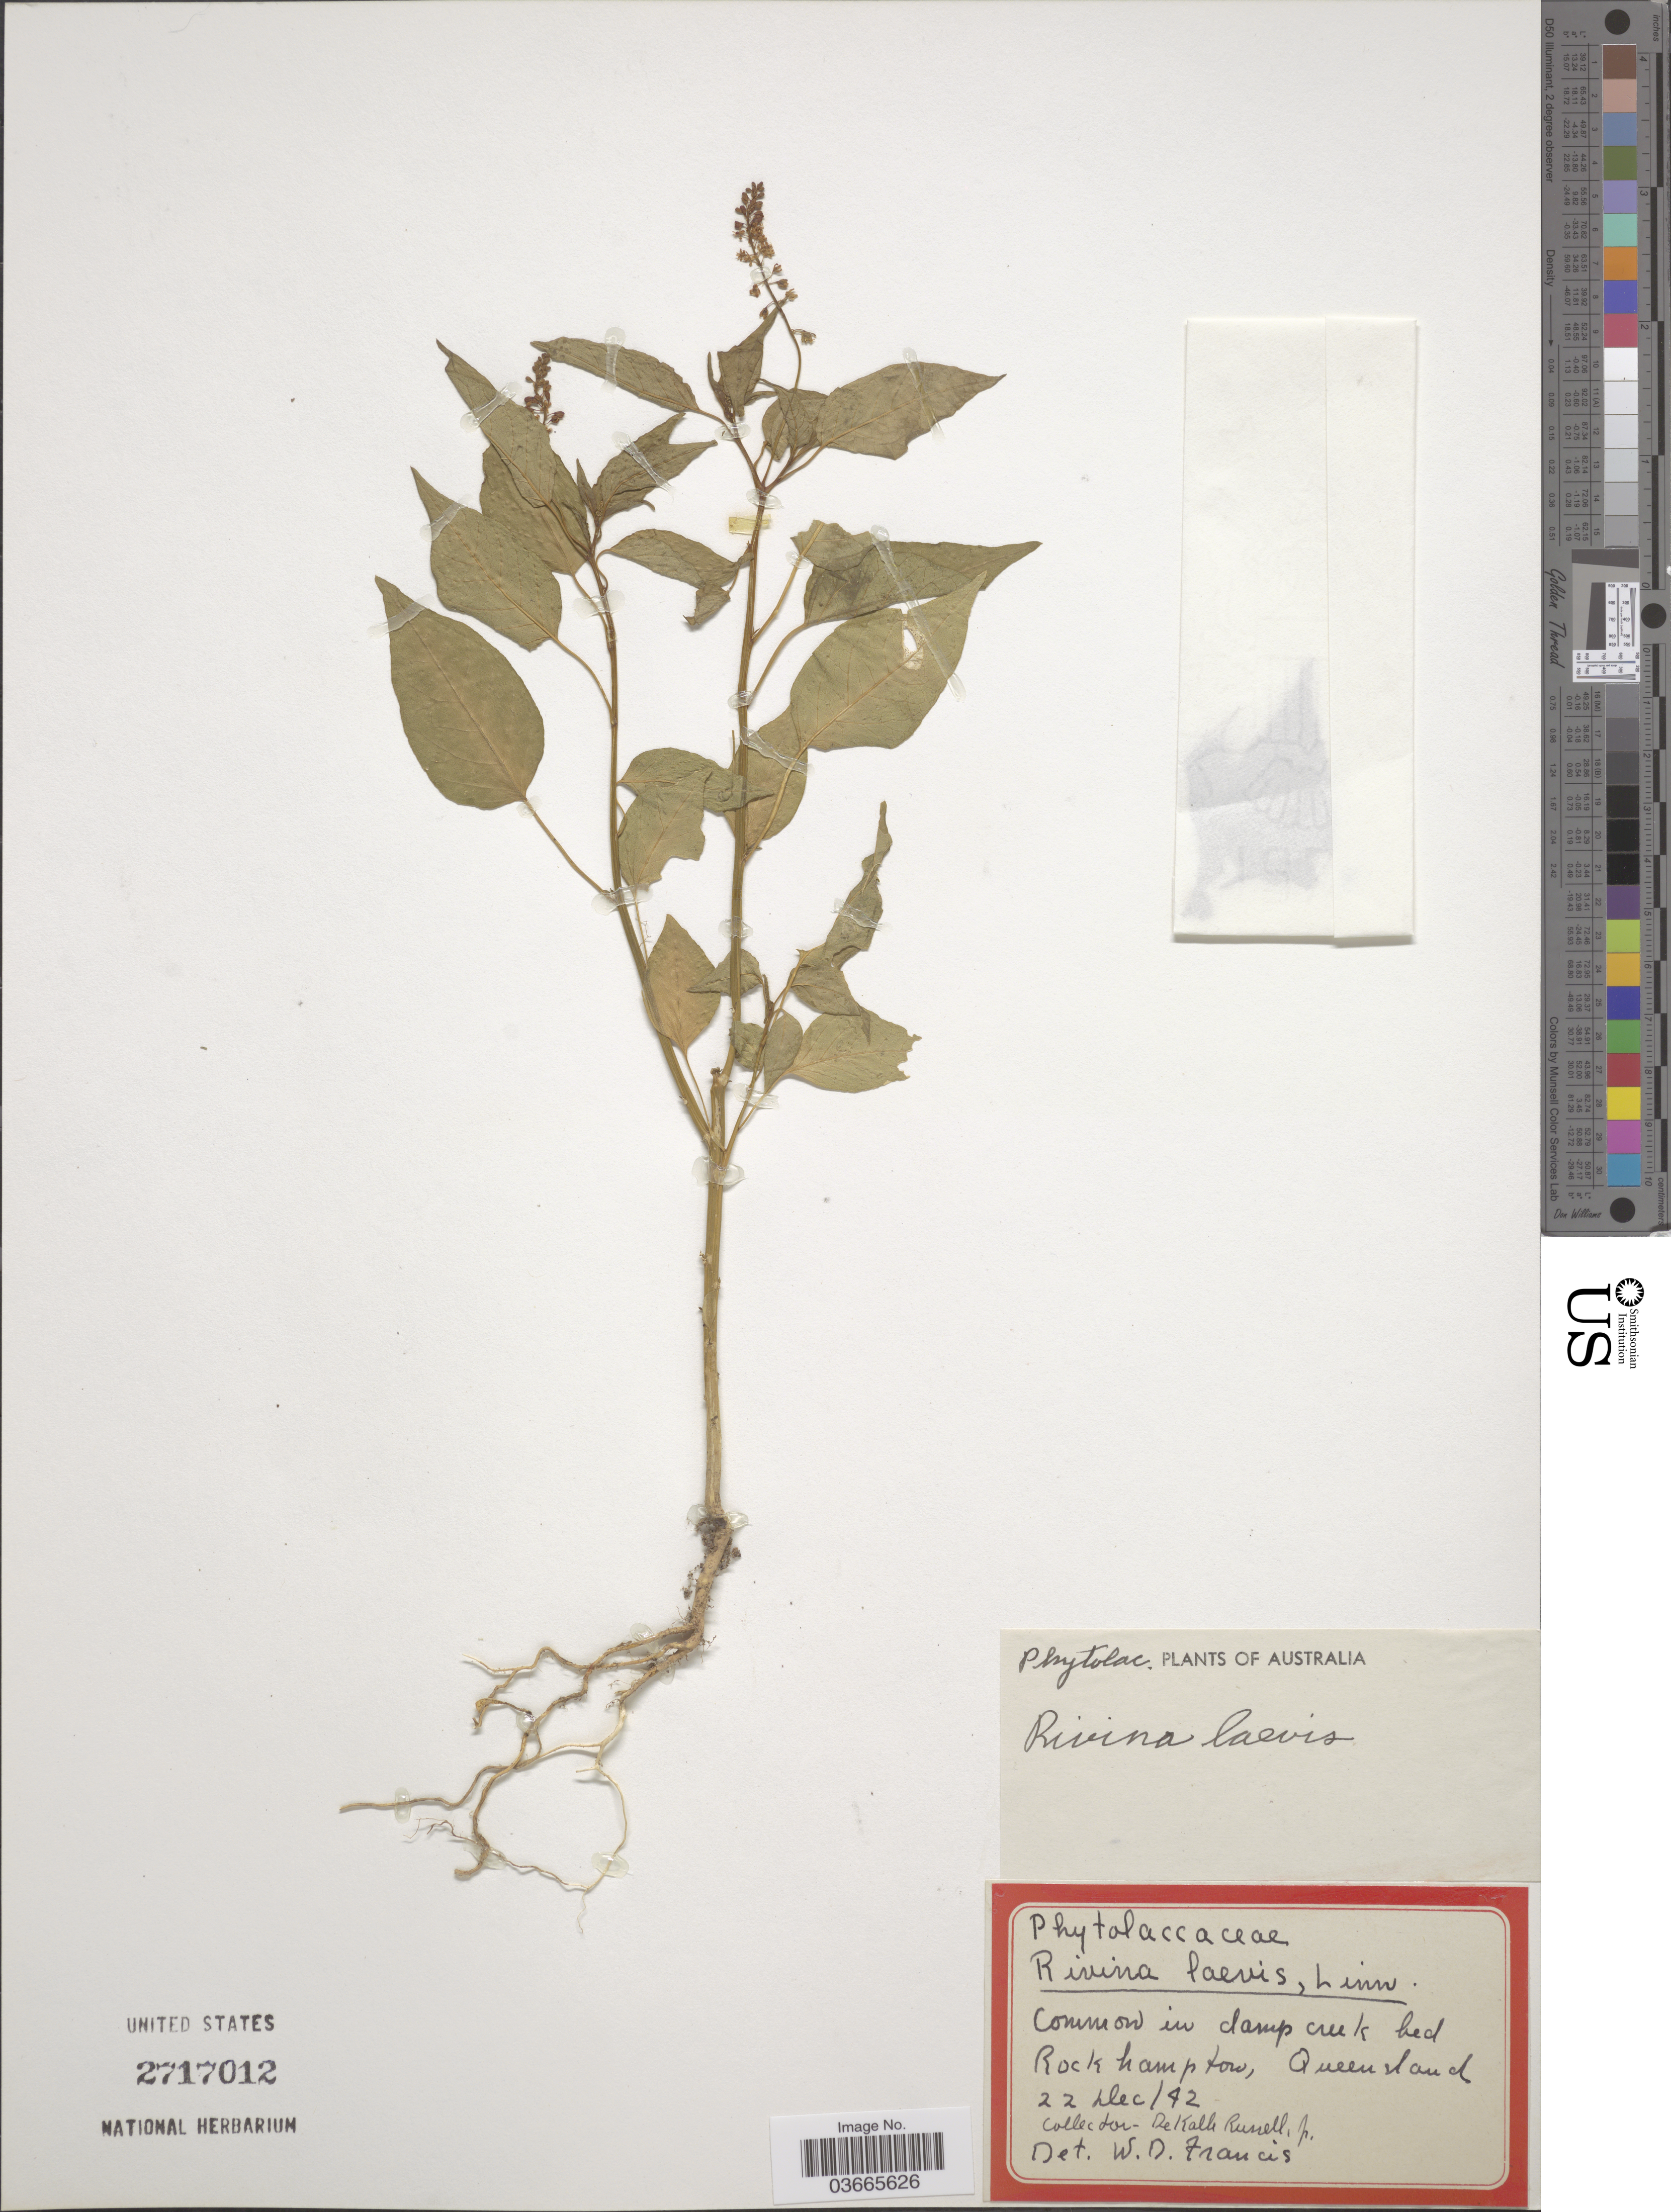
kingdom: Plantae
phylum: Tracheophyta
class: Magnoliopsida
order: Caryophyllales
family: Phytolaccaceae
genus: Rivina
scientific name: Rivina humilis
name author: L.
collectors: D. K. Russell Jr.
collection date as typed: Transcribed d/m/y: 22/12/42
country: Australia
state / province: Queensland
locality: Rockhampton.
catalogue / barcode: US 2717012